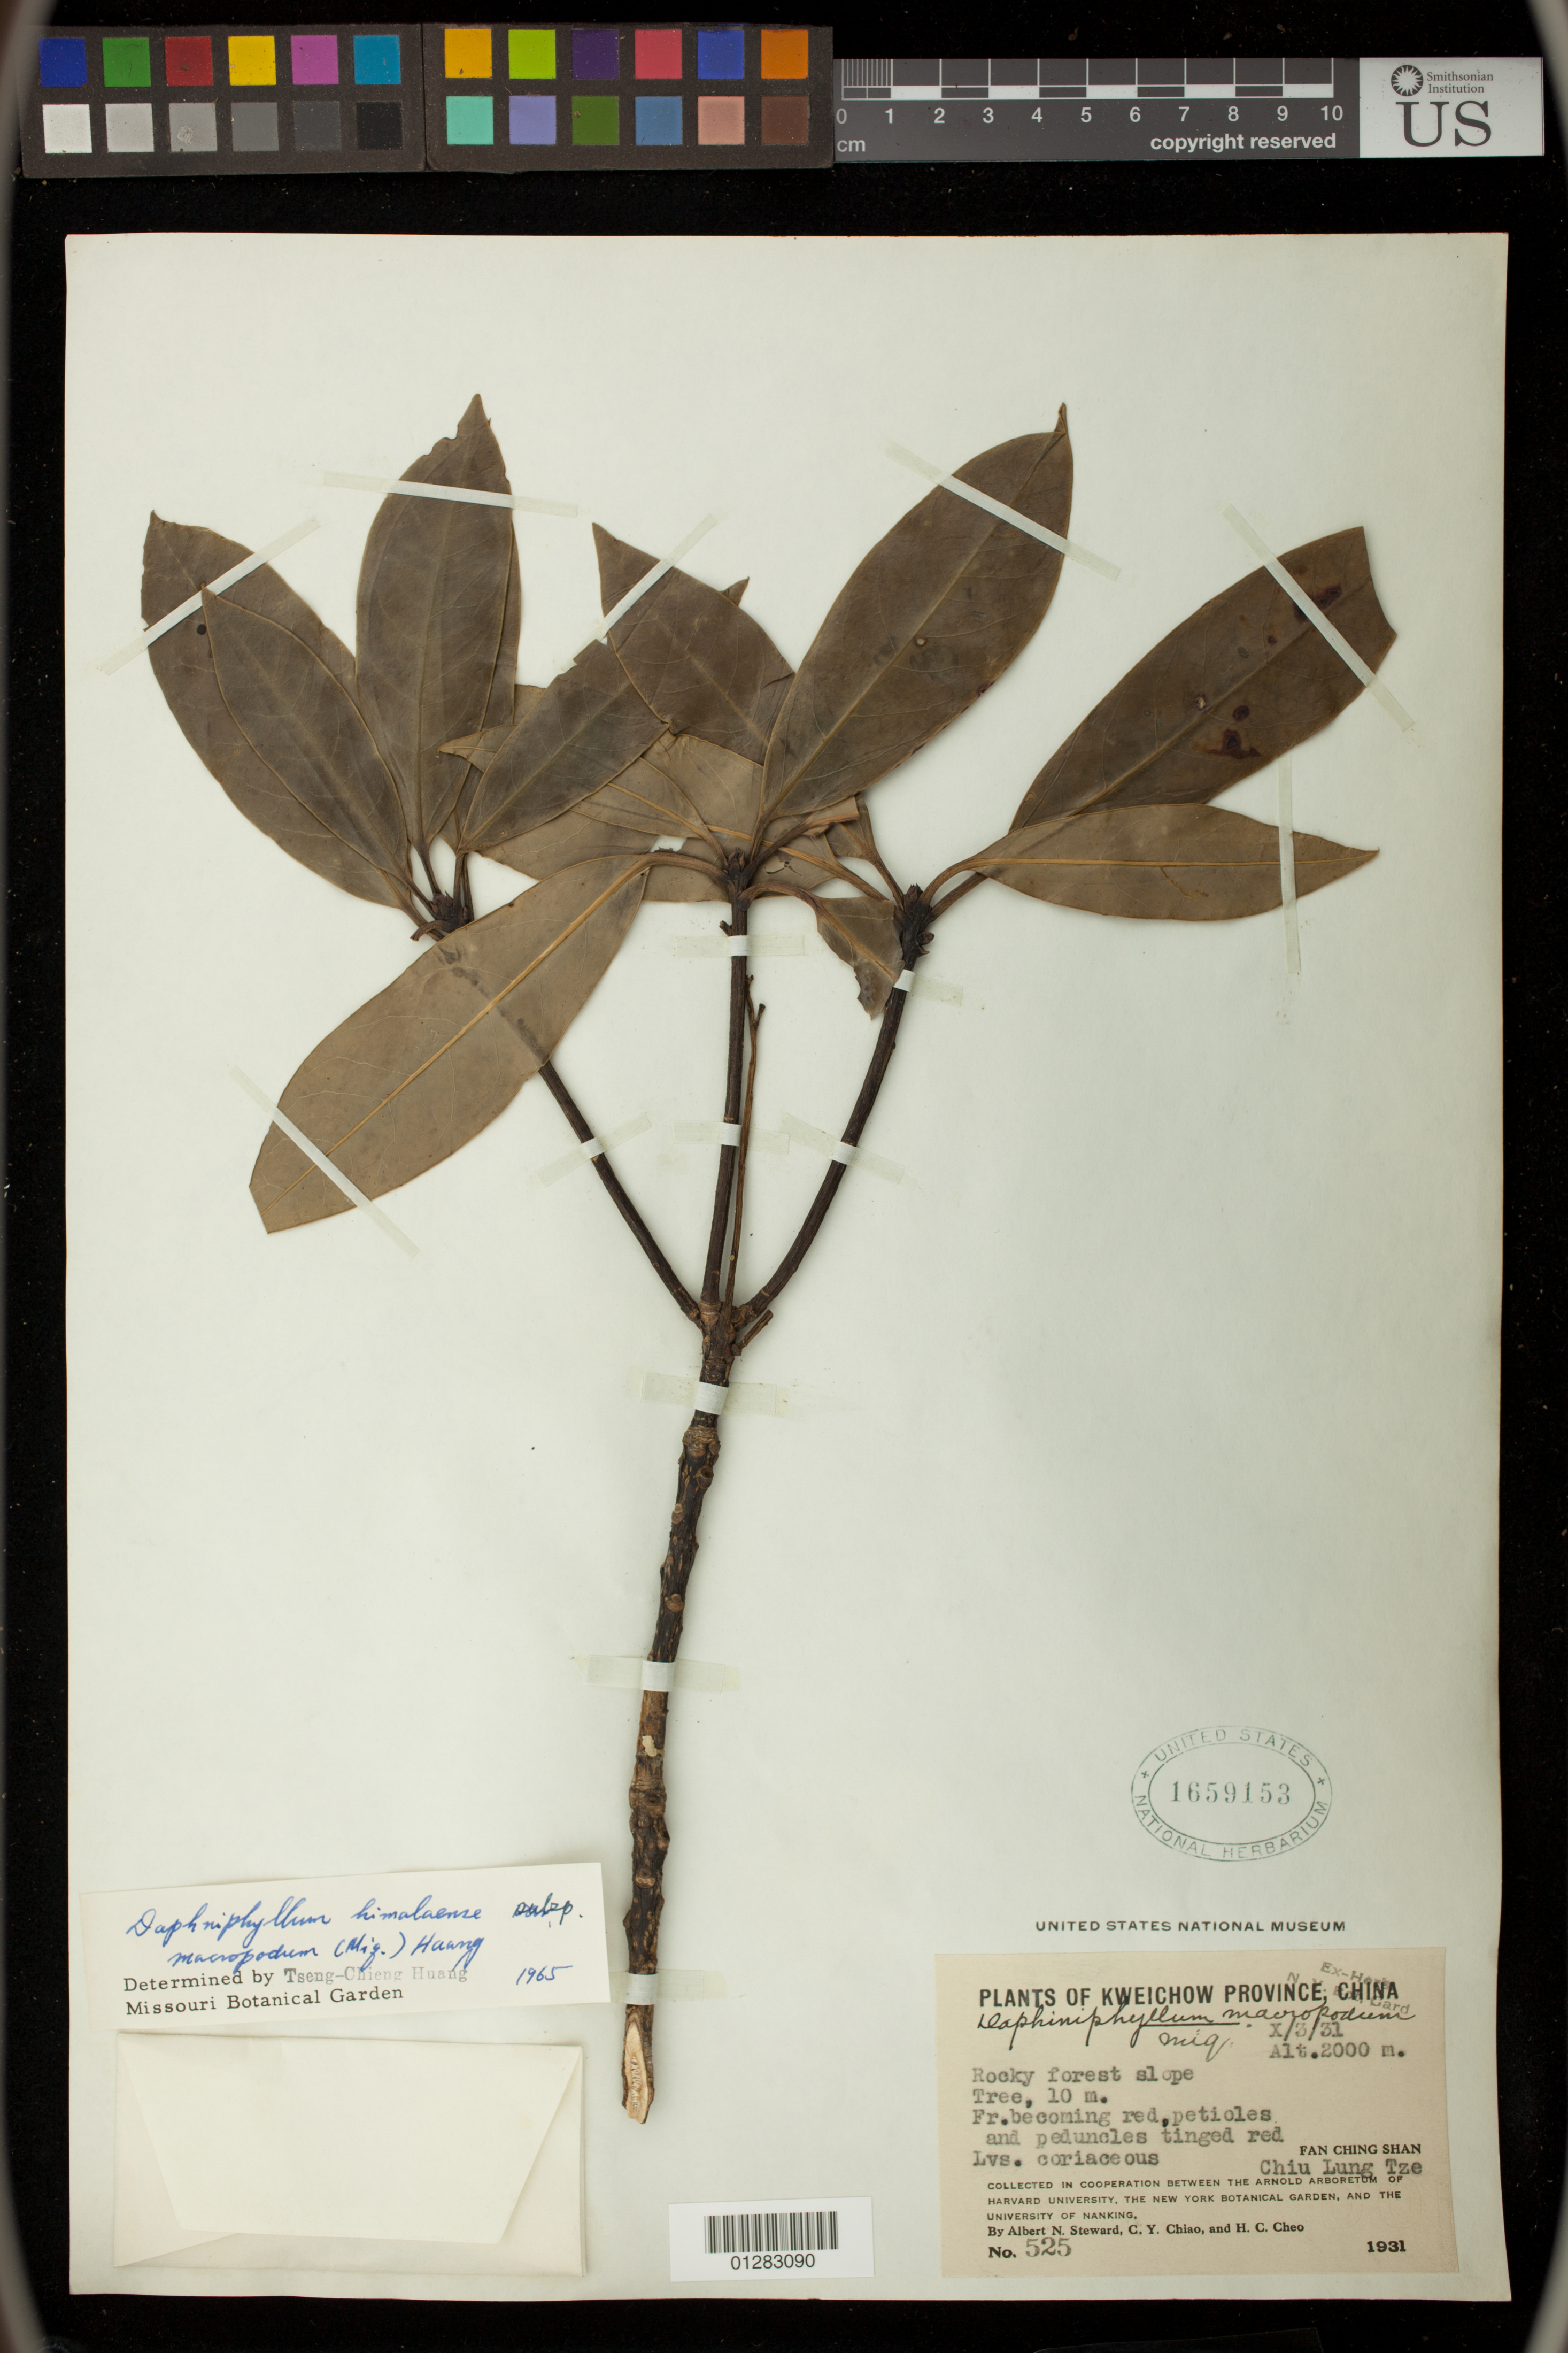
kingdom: Plantae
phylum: Tracheophyta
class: Magnoliopsida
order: Saxifragales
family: Daphniphyllaceae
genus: Daphniphyllum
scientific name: Daphniphyllum himalayense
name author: (Benth.) Müll. Arg.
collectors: A. N. Steward, C. Y. Chiao & H. Cheo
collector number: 525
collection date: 1931-03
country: China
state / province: Guizhou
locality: Fan Ching Shan, Chiu Lung Tze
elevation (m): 610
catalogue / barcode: US 1659153